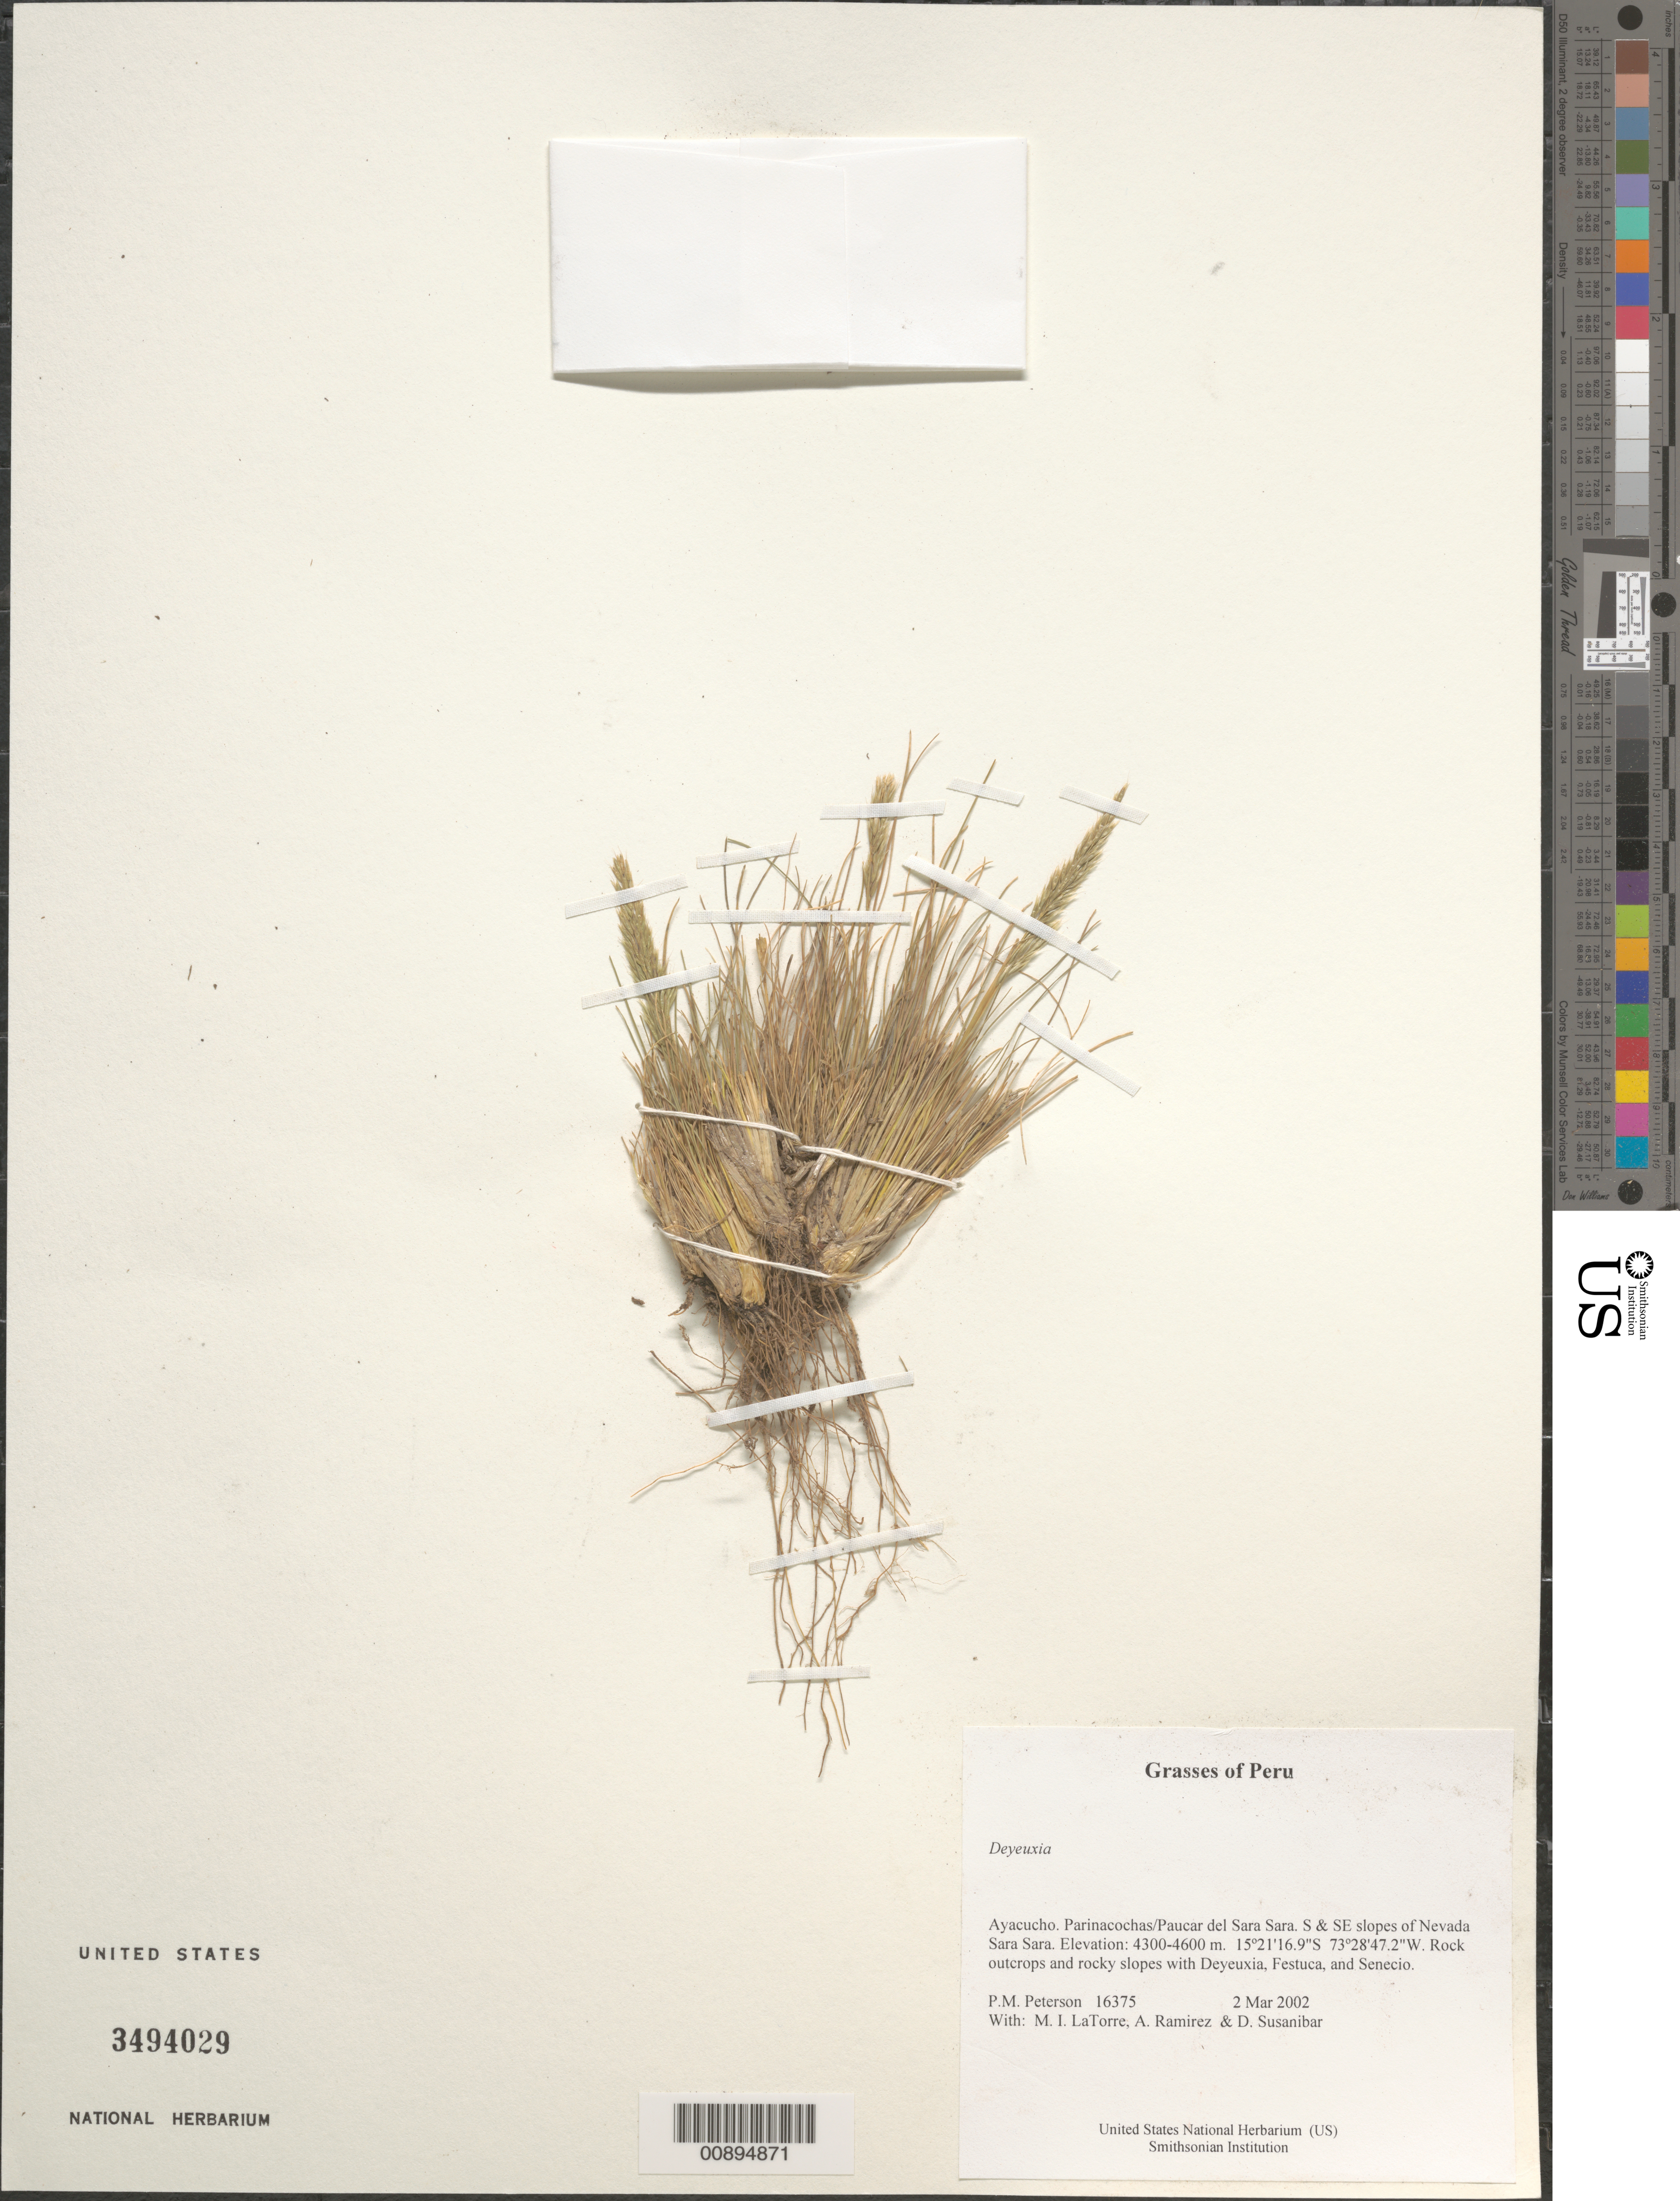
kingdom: Plantae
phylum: Tracheophyta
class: Liliopsida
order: Poales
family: Poaceae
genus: Calamagrostis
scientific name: Calamagrostis sp.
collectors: P. M. Peterson, M. I. La Torre, A. Ramírez & D. Susanibar Cruz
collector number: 16375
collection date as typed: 02 Mar 2002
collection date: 2002-03-02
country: Peru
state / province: Ayacucho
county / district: Parinacochas/Paucar del Sara Sara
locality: S & SE slopes of Nevada Sara Sara.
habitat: Rock outcrops and rocky slopes with ~Deyeuxia, Festuca, and Senecio~.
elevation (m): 4300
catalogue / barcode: US 3494029